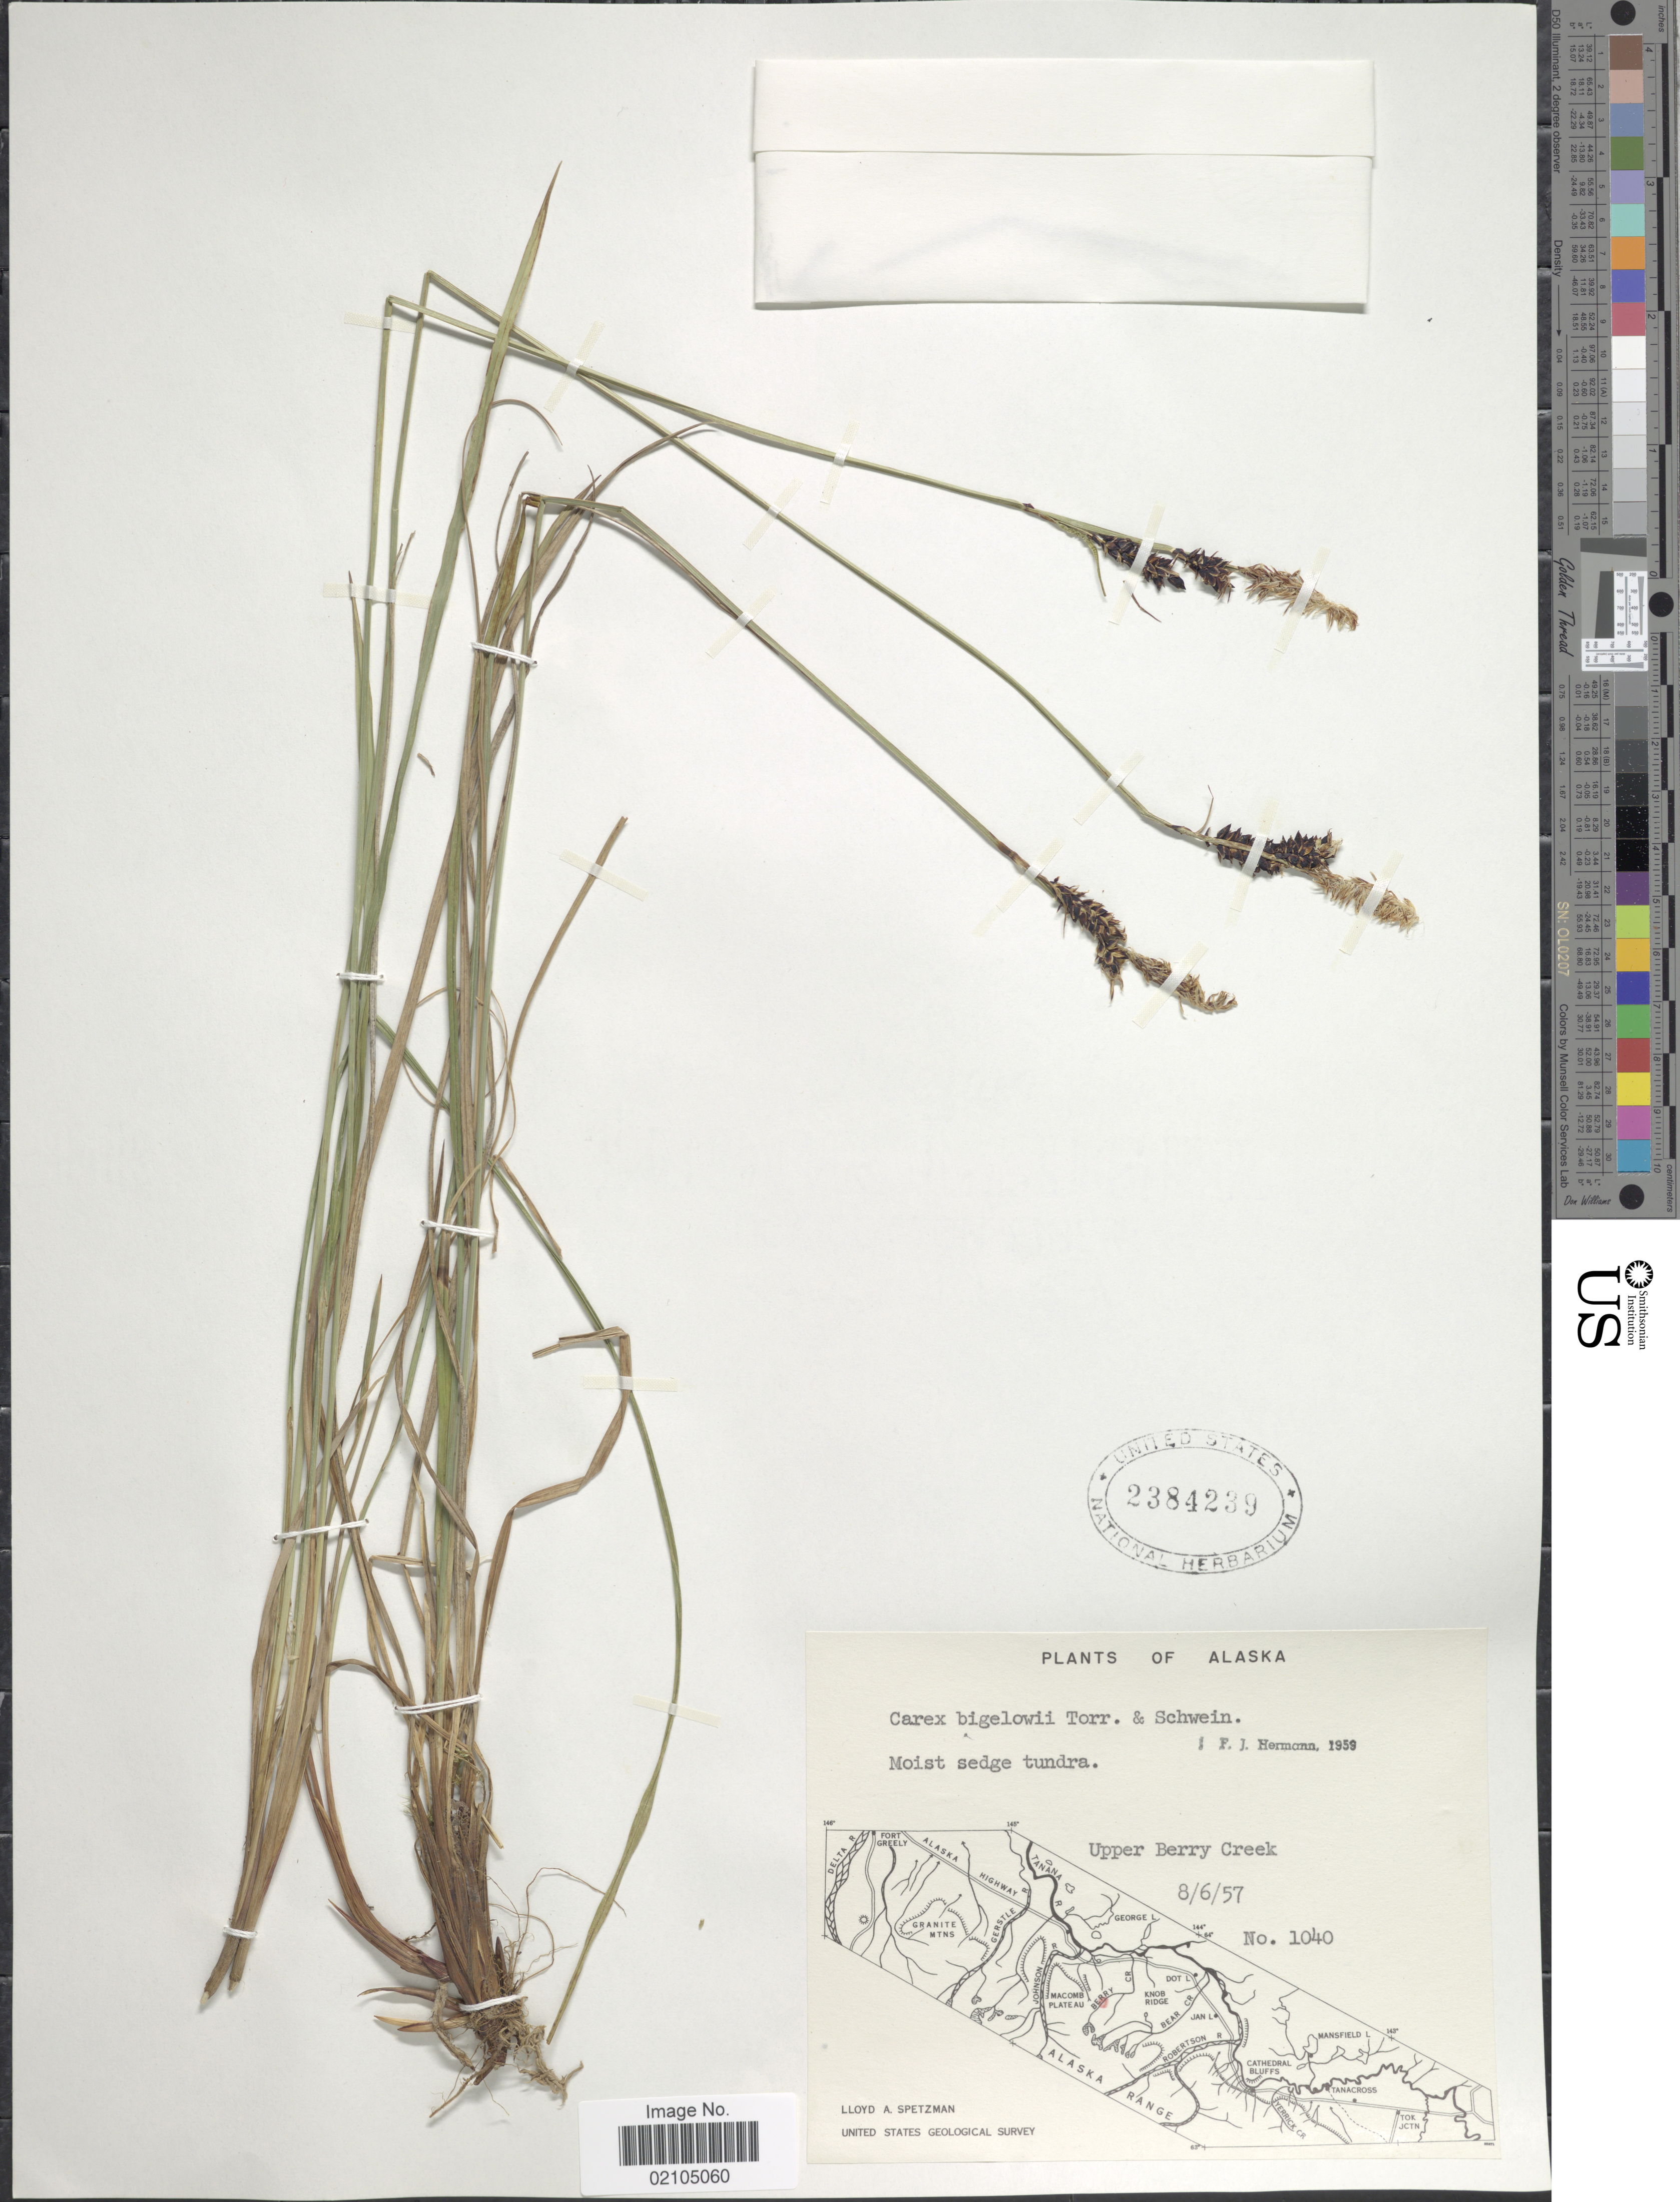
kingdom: Plantae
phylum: Tracheophyta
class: Liliopsida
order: Poales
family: Cyperaceae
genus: Carex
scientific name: Carex bigelowii subsp. lugens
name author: (Holm) T.V. Egorova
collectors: L. Spetzman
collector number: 1040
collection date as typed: Transcribed d/m/y: 6/8/57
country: United States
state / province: Alaska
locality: Upper Berry Creek.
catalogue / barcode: US 2384239